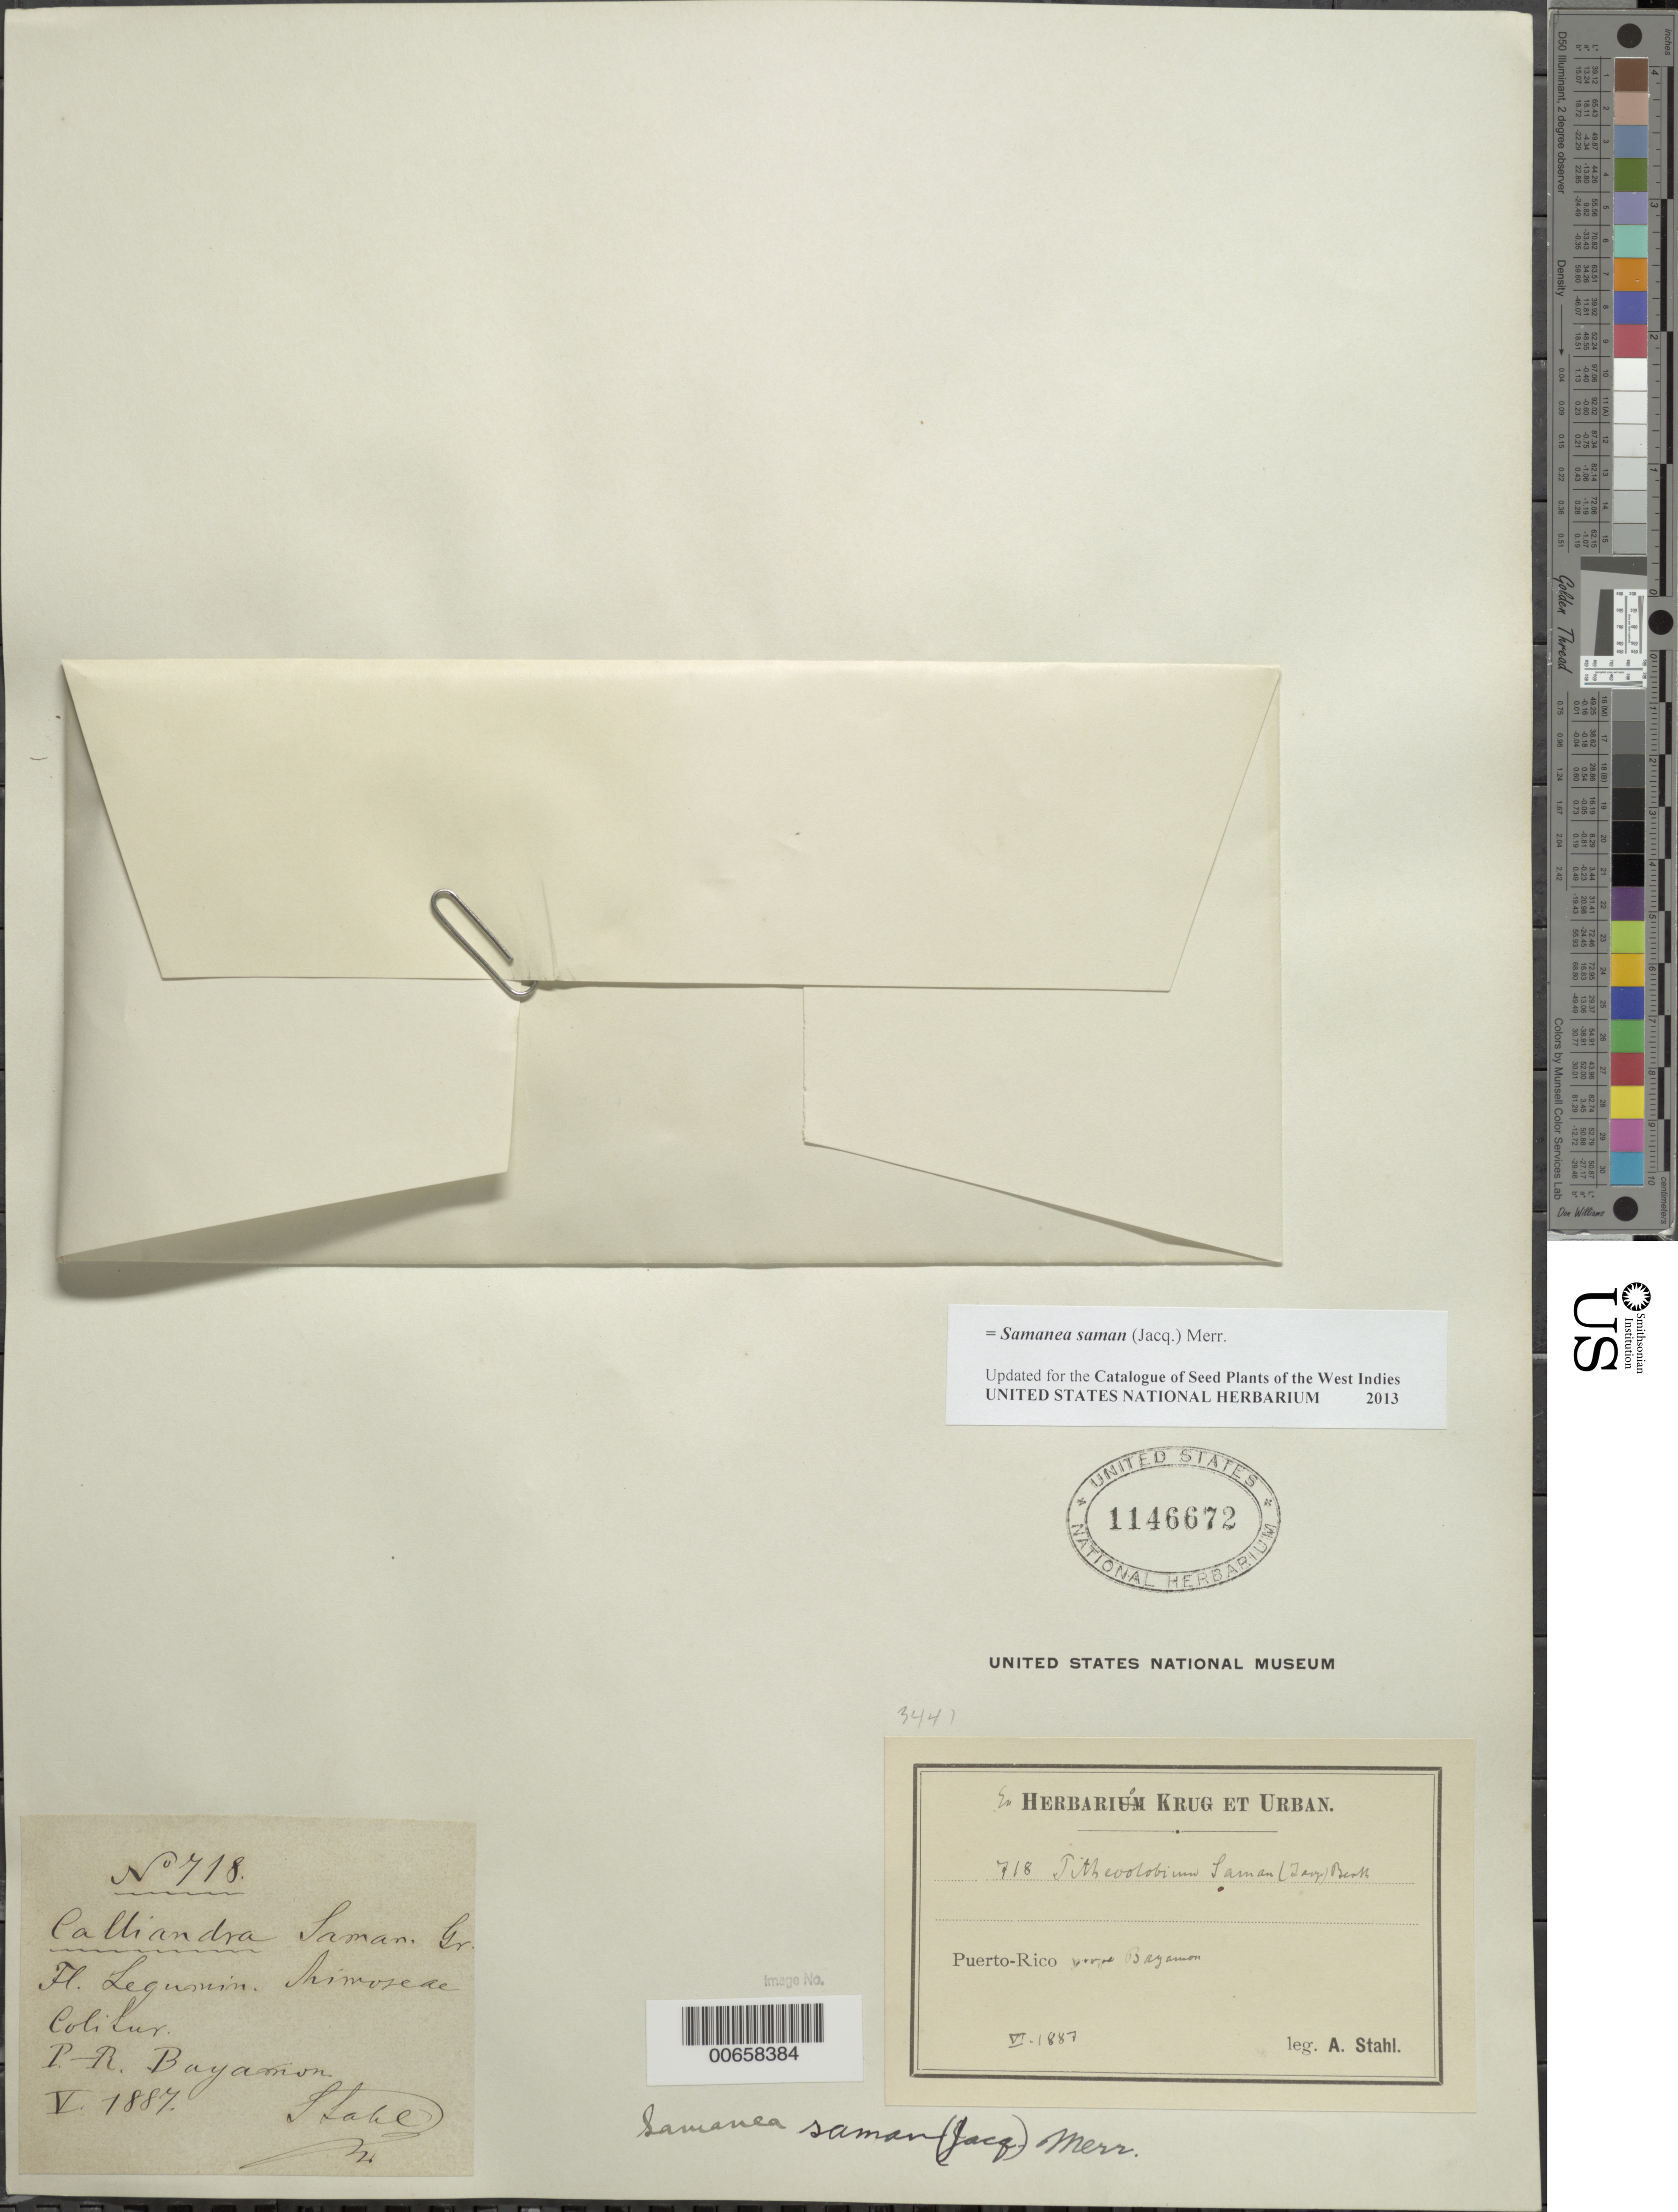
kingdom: Plantae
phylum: Tracheophyta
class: Magnoliopsida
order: Fabales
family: Fabaceae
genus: Samanea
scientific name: Samanea saman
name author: (Jacq.) Merr.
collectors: A. Stahl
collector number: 718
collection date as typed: Jun 1887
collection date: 1887-06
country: Puerto Rico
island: Greater Antilles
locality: Bayamon, near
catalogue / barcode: US 1146672